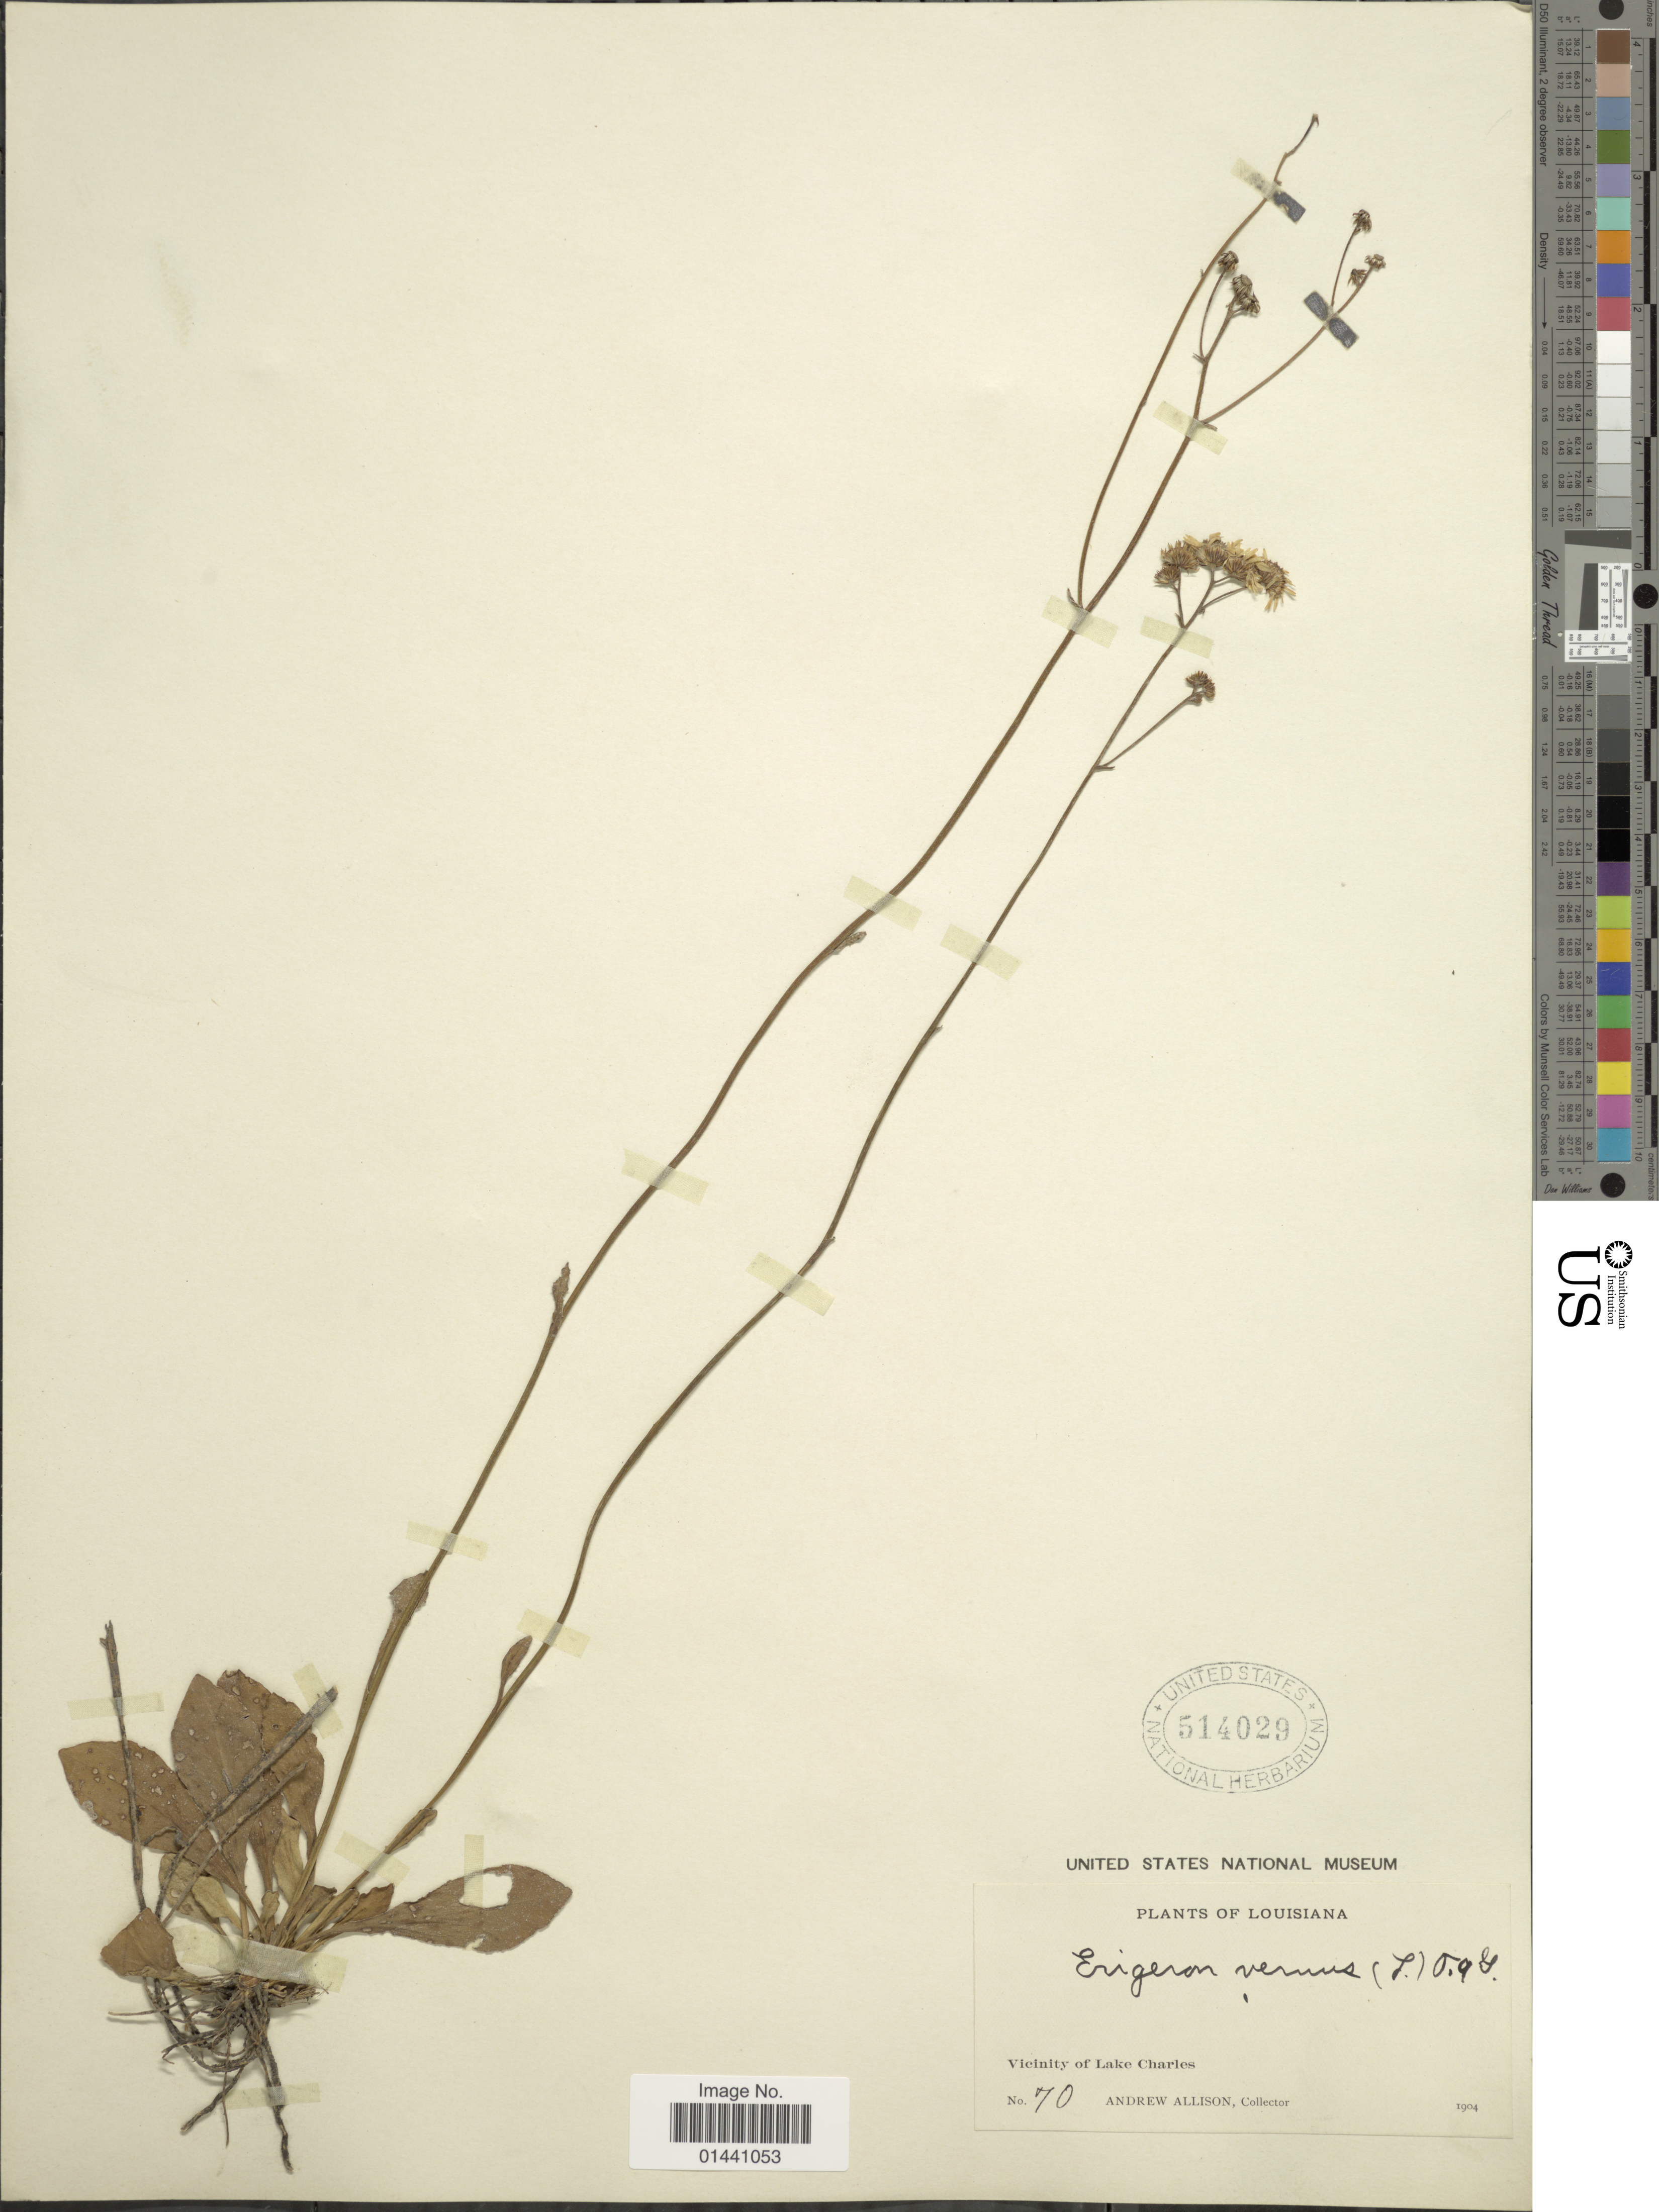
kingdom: Plantae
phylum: Tracheophyta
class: Magnoliopsida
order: Asterales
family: Asteraceae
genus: Erigeron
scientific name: Erigeron vernus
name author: (L.) Torr. & A. Gray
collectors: A. Allison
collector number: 70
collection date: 1904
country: United States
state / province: Louisiana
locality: Vicinity of Lake Charles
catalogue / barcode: US 514029